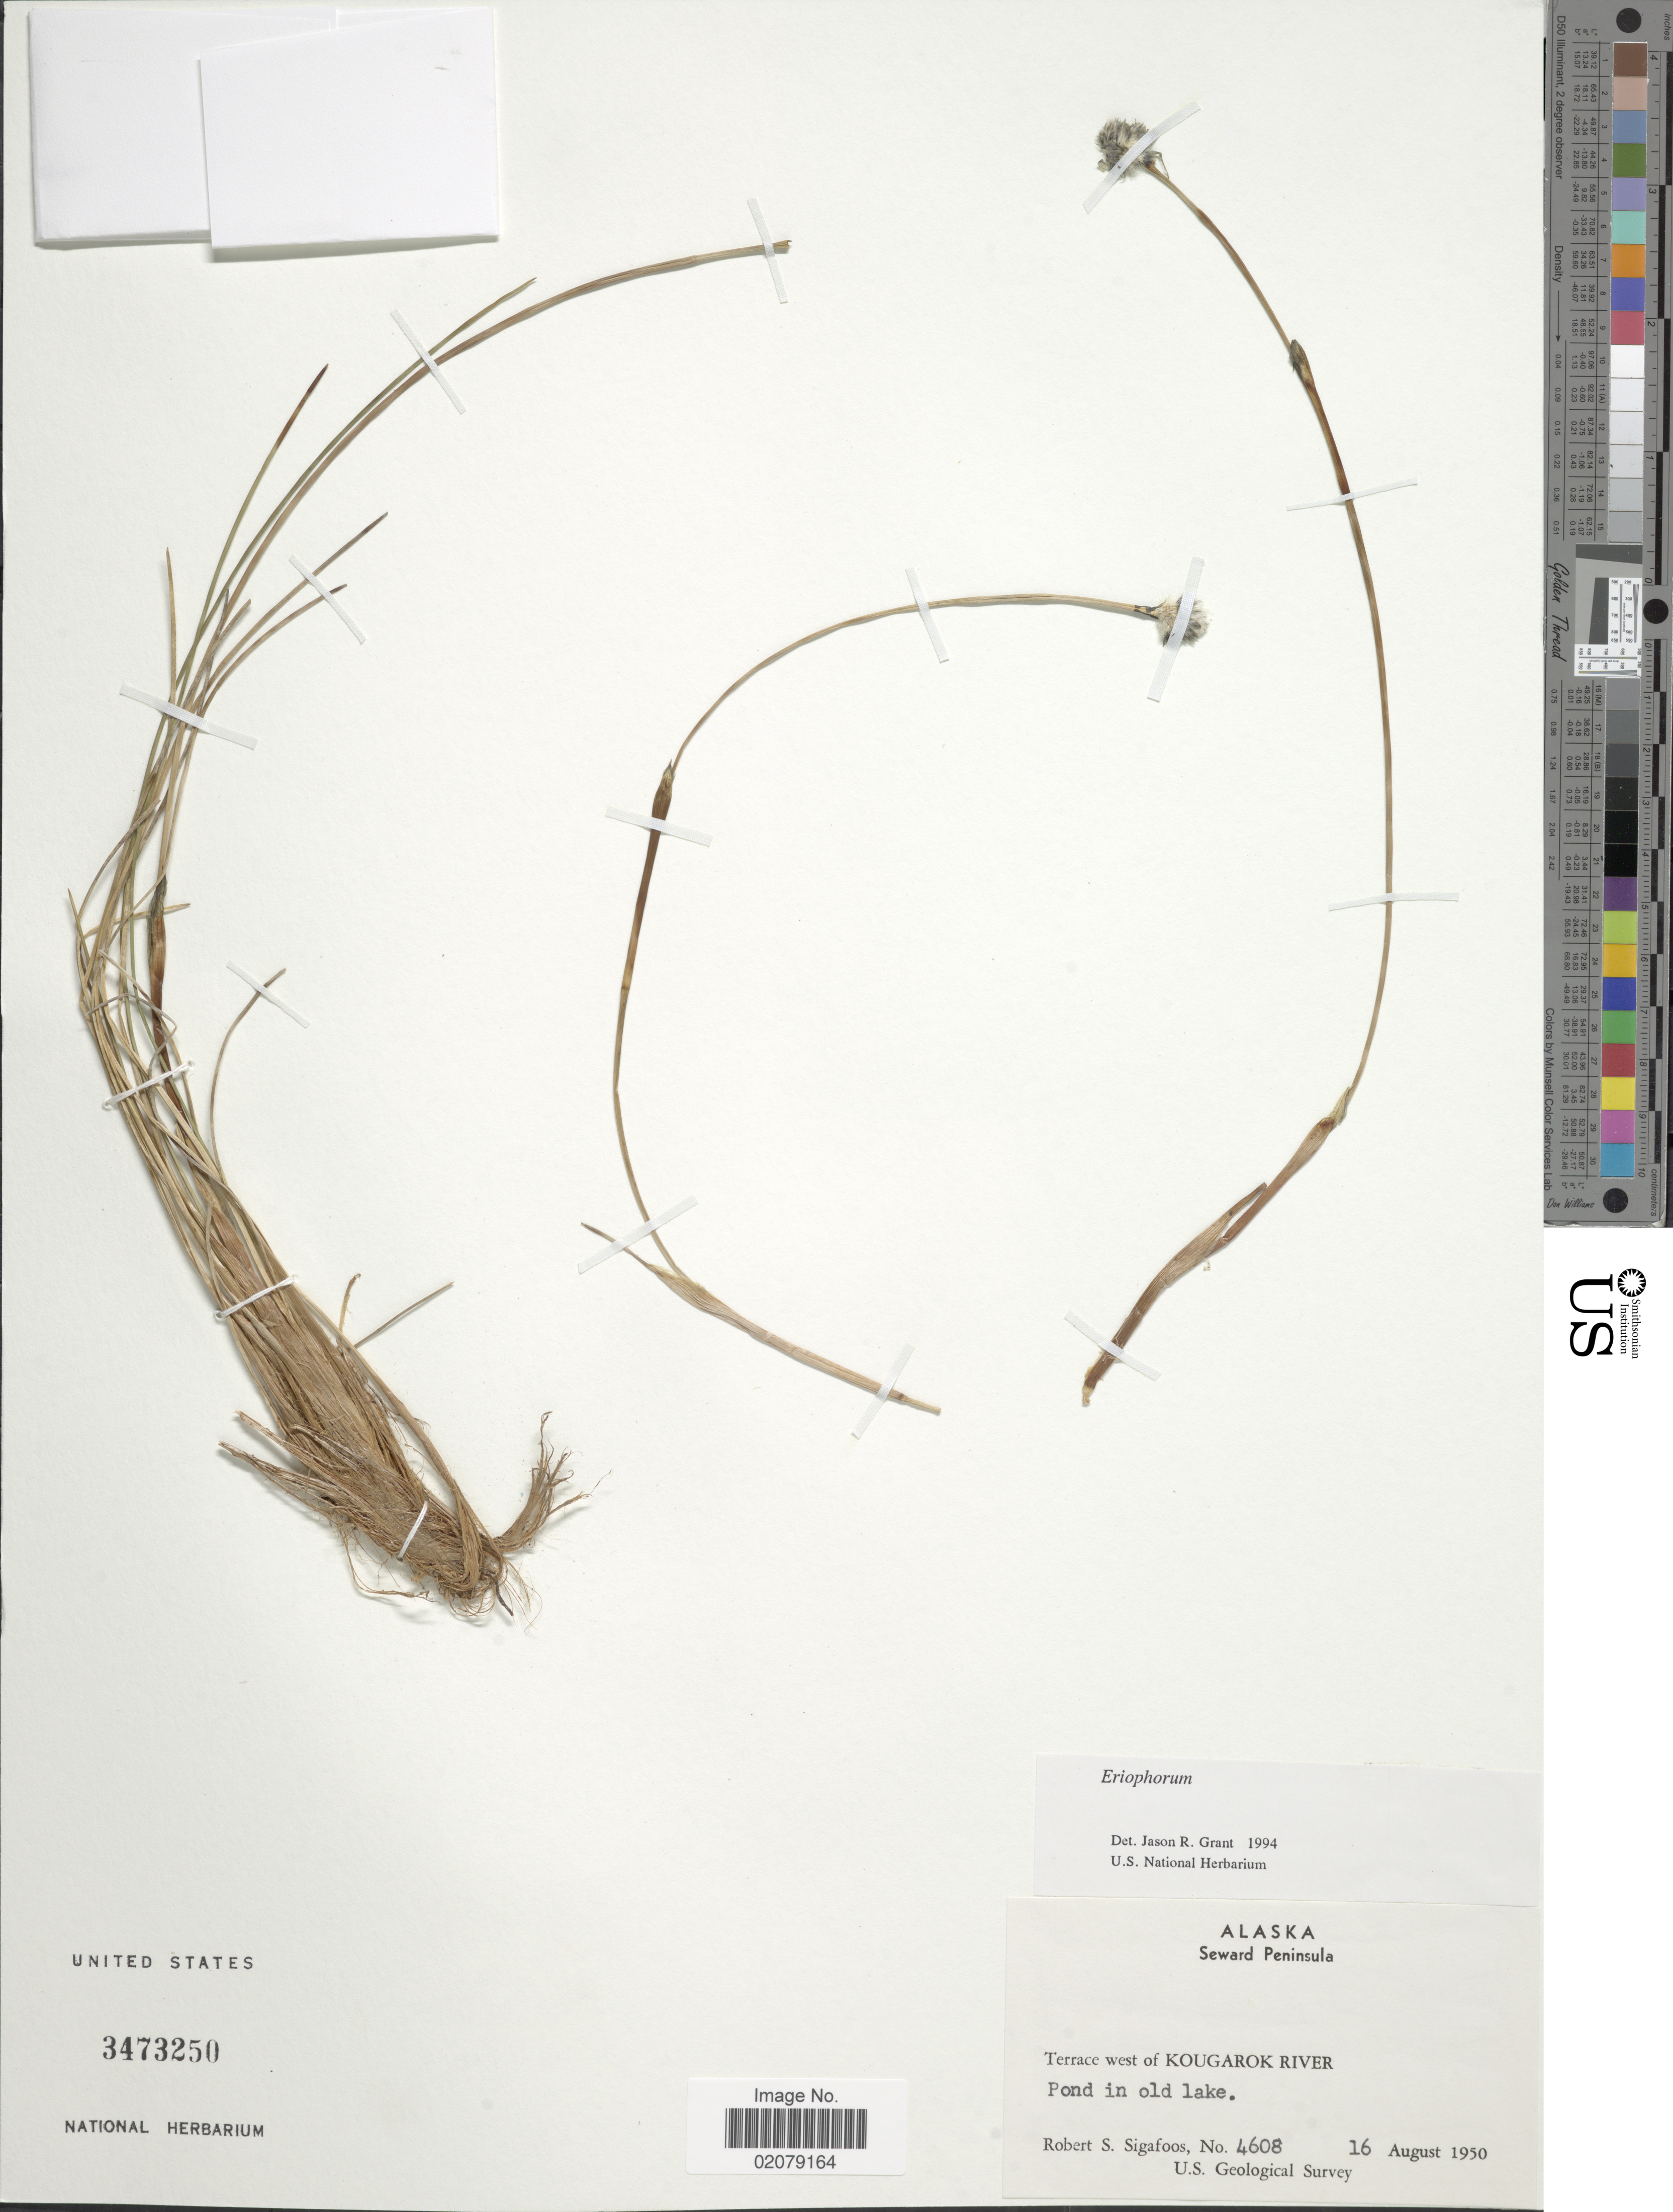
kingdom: Plantae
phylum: Tracheophyta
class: Liliopsida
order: Poales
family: Cyperaceae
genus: Eriophorum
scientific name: Eriophorum sp.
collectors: R. Sigafoos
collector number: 4608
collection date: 1950-08-16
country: United States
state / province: Alaska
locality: Seward Peninsula, Terrace west of Kougarok River, Pond in old Lake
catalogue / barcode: US 3473250